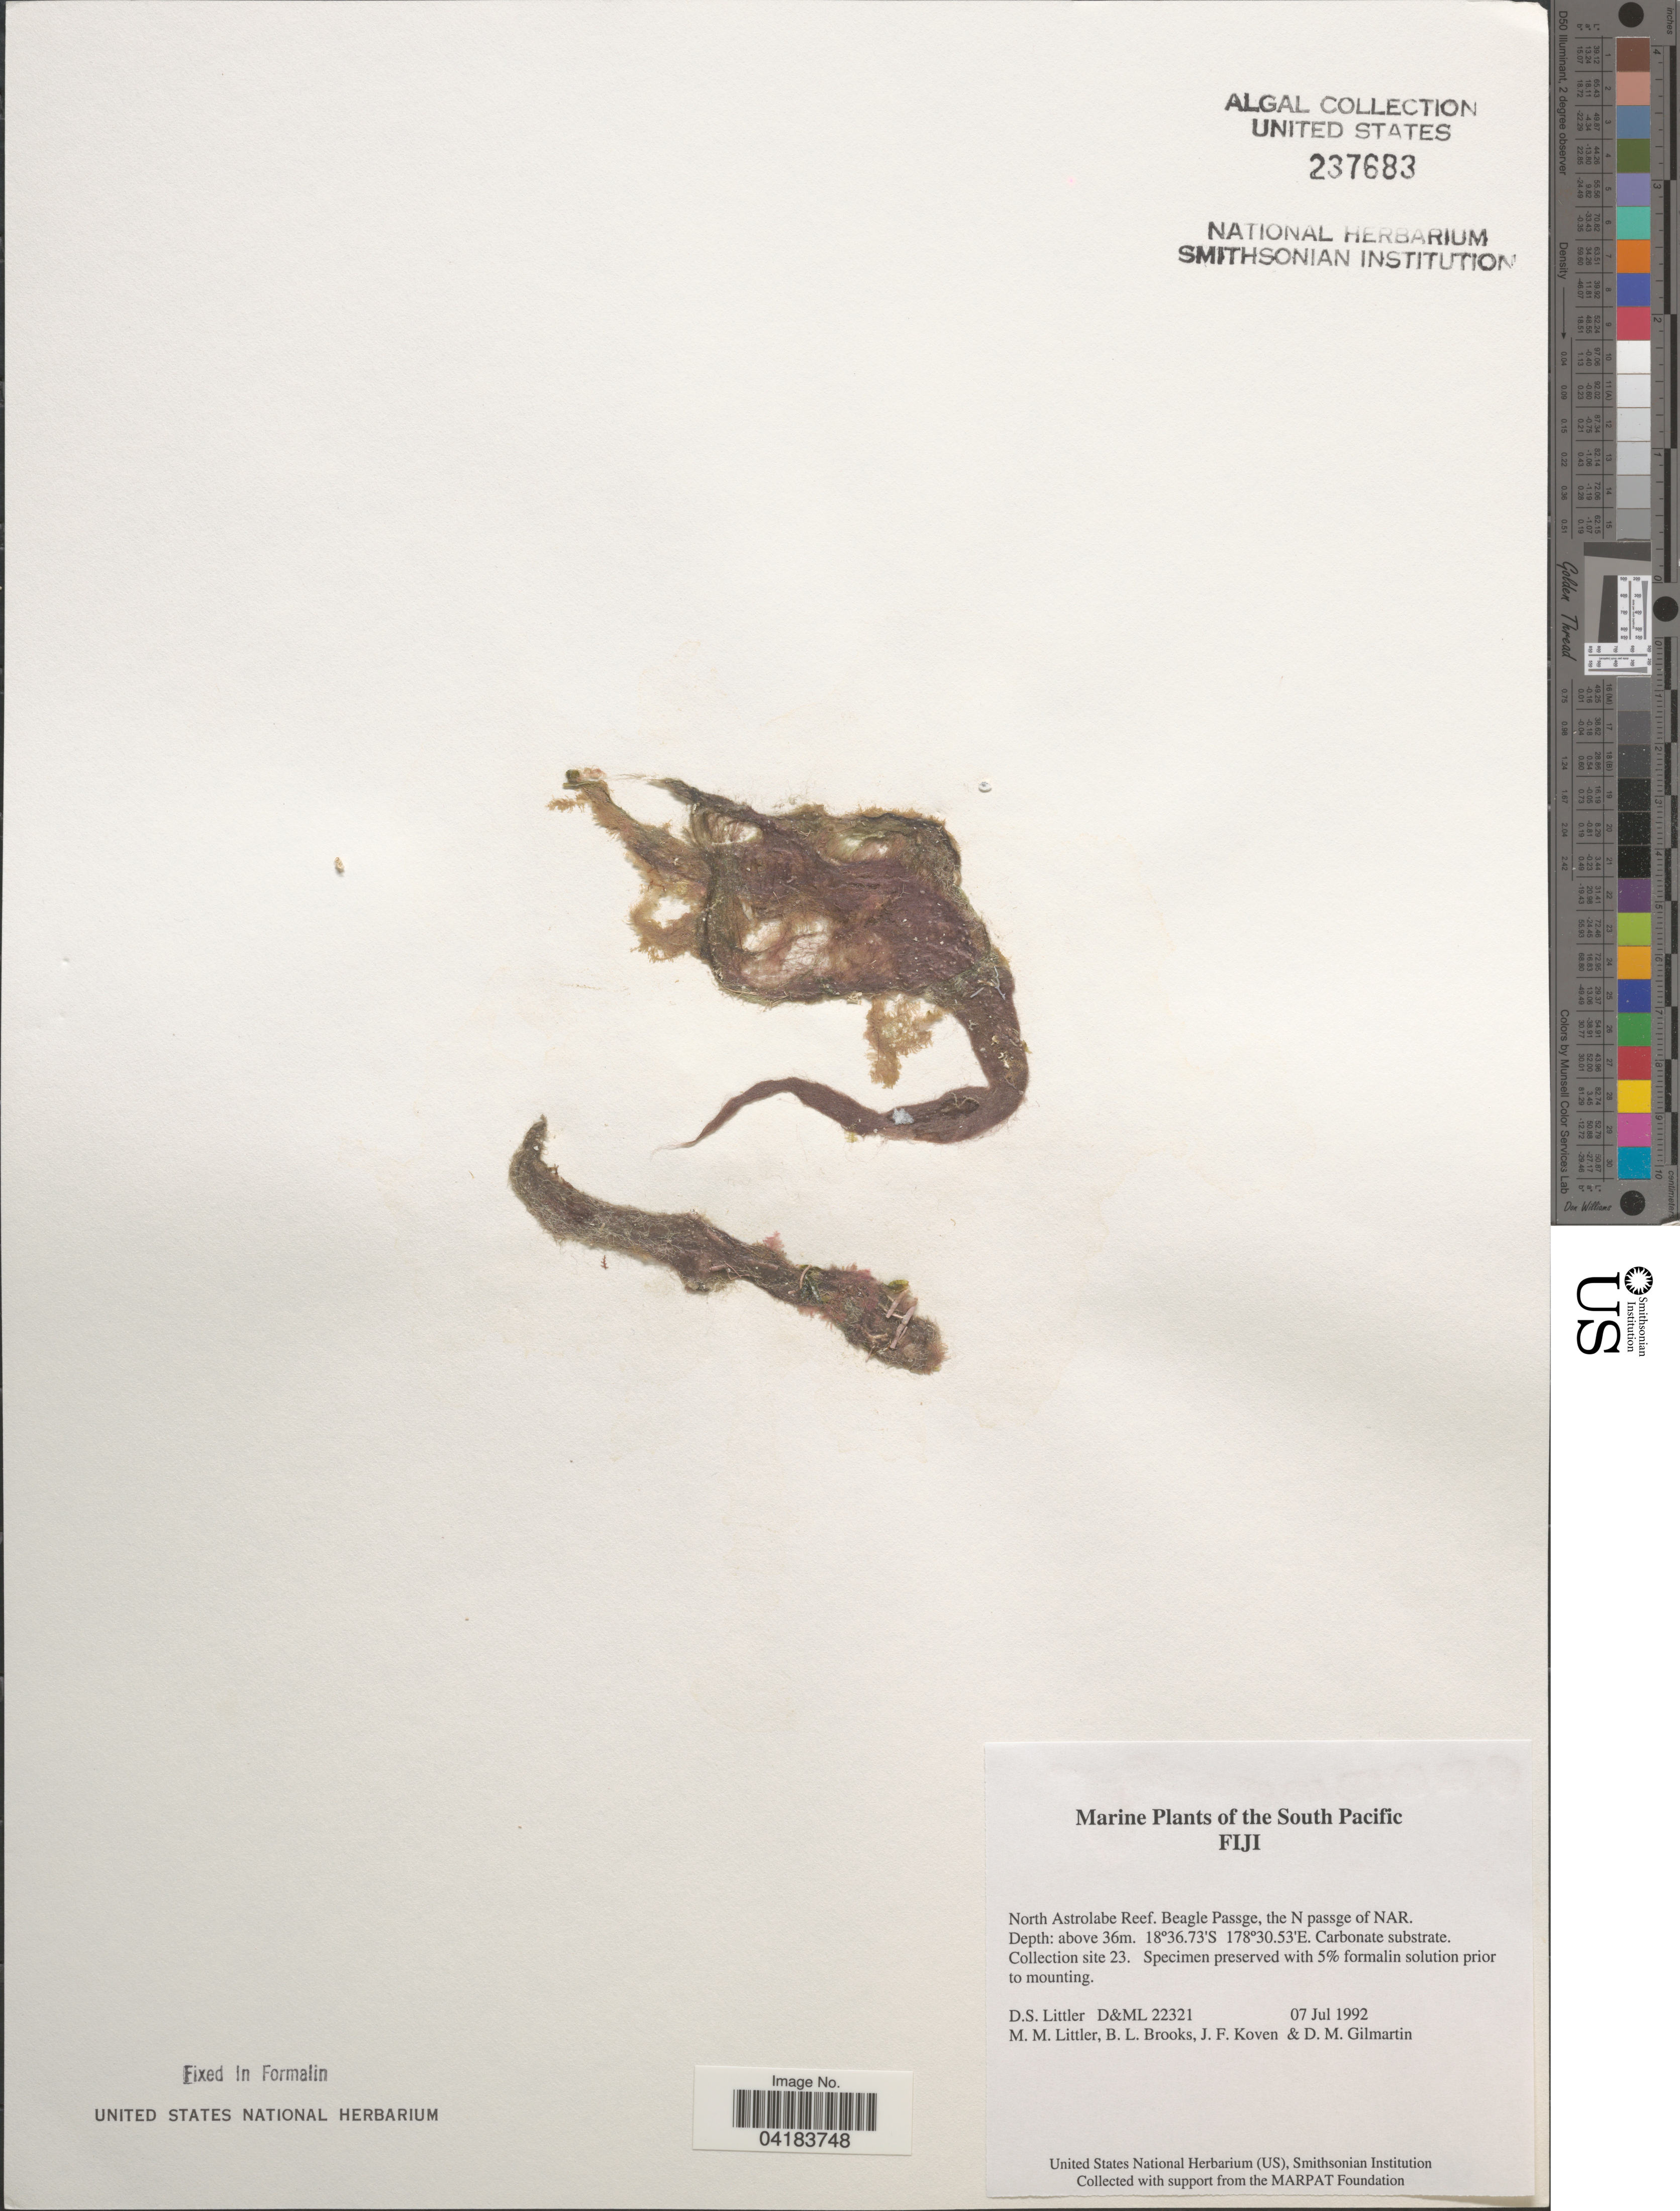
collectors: D. S. Littler, B. Brooks, J. Koven & D. Gilmartin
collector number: D&ML22321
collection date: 1992-07-07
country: Fiji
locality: South Pacific. North Astrolabe Reef. Beagle Passge, the N passge of NAR. Collection site 23.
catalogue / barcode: US 237683